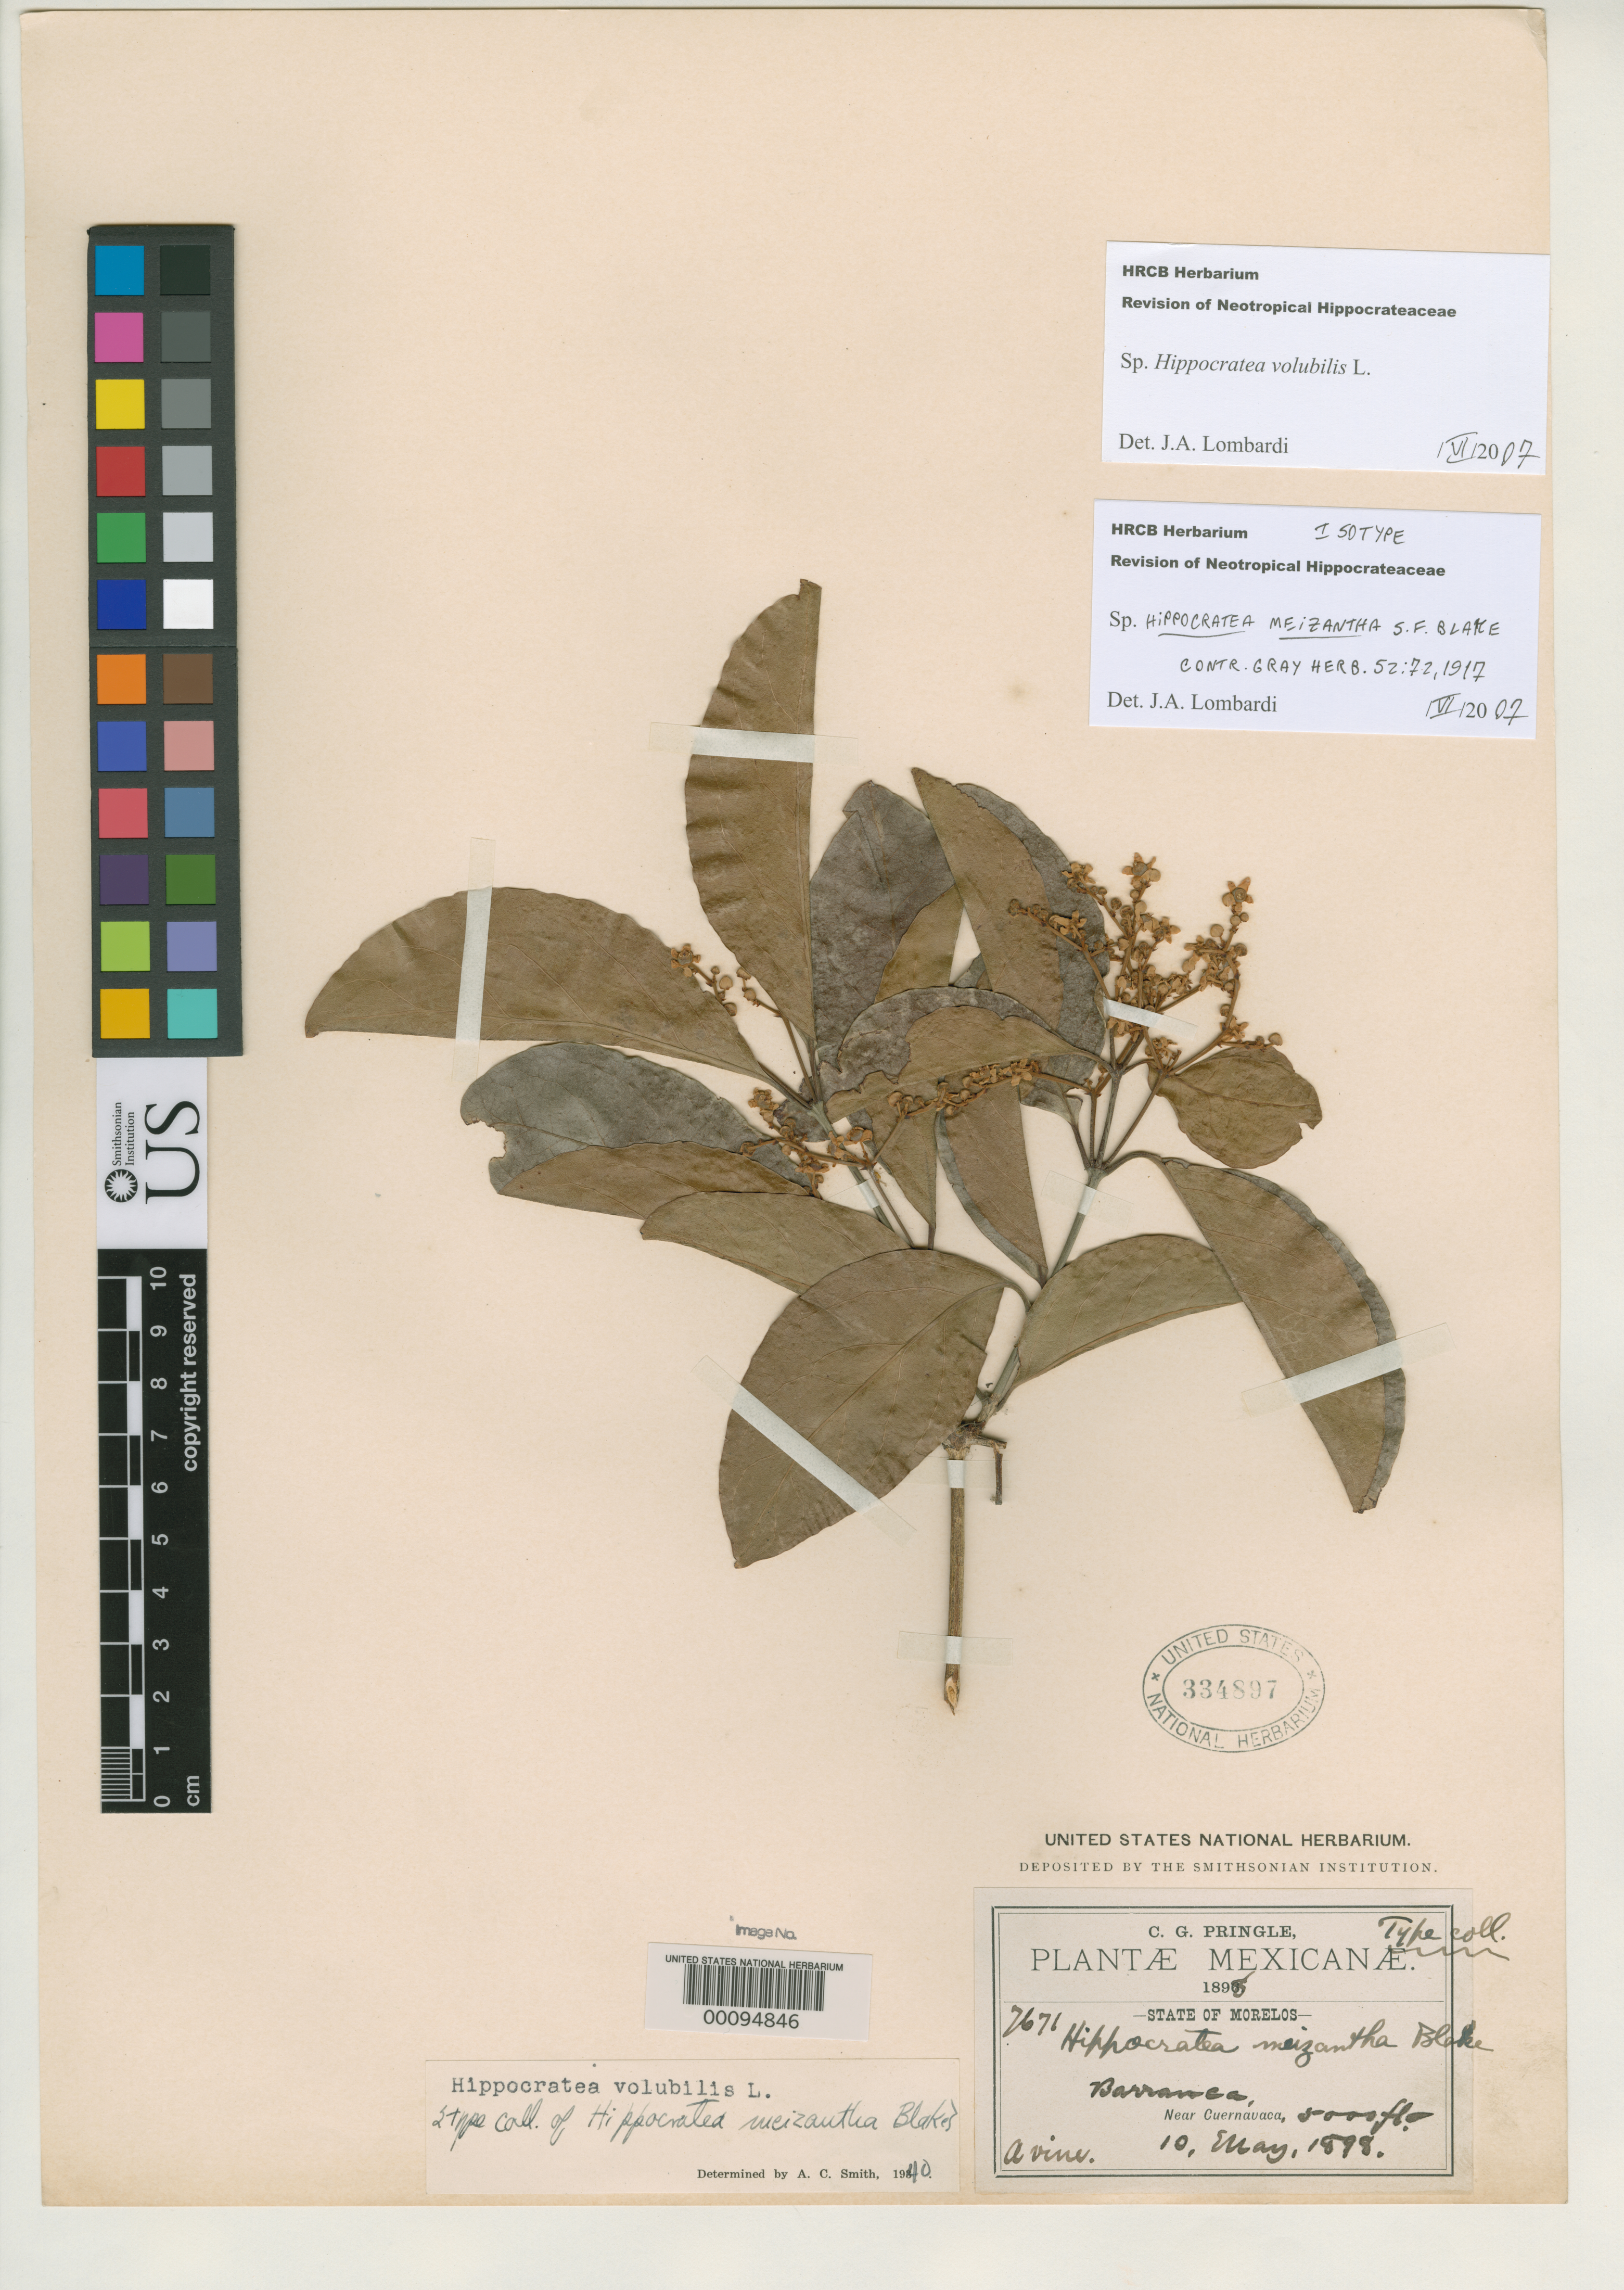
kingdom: Plantae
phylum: Tracheophyta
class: Magnoliopsida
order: Celastrales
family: Celastraceae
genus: Hippocratea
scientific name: Hippocratea meizantha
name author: S.F. Blake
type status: Isotype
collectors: C. G. Pringle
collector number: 7671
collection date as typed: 10 May 1898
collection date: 1898-05-10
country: Mexico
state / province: Morelos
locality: Near Cuernavaca.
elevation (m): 1525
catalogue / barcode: US 334897